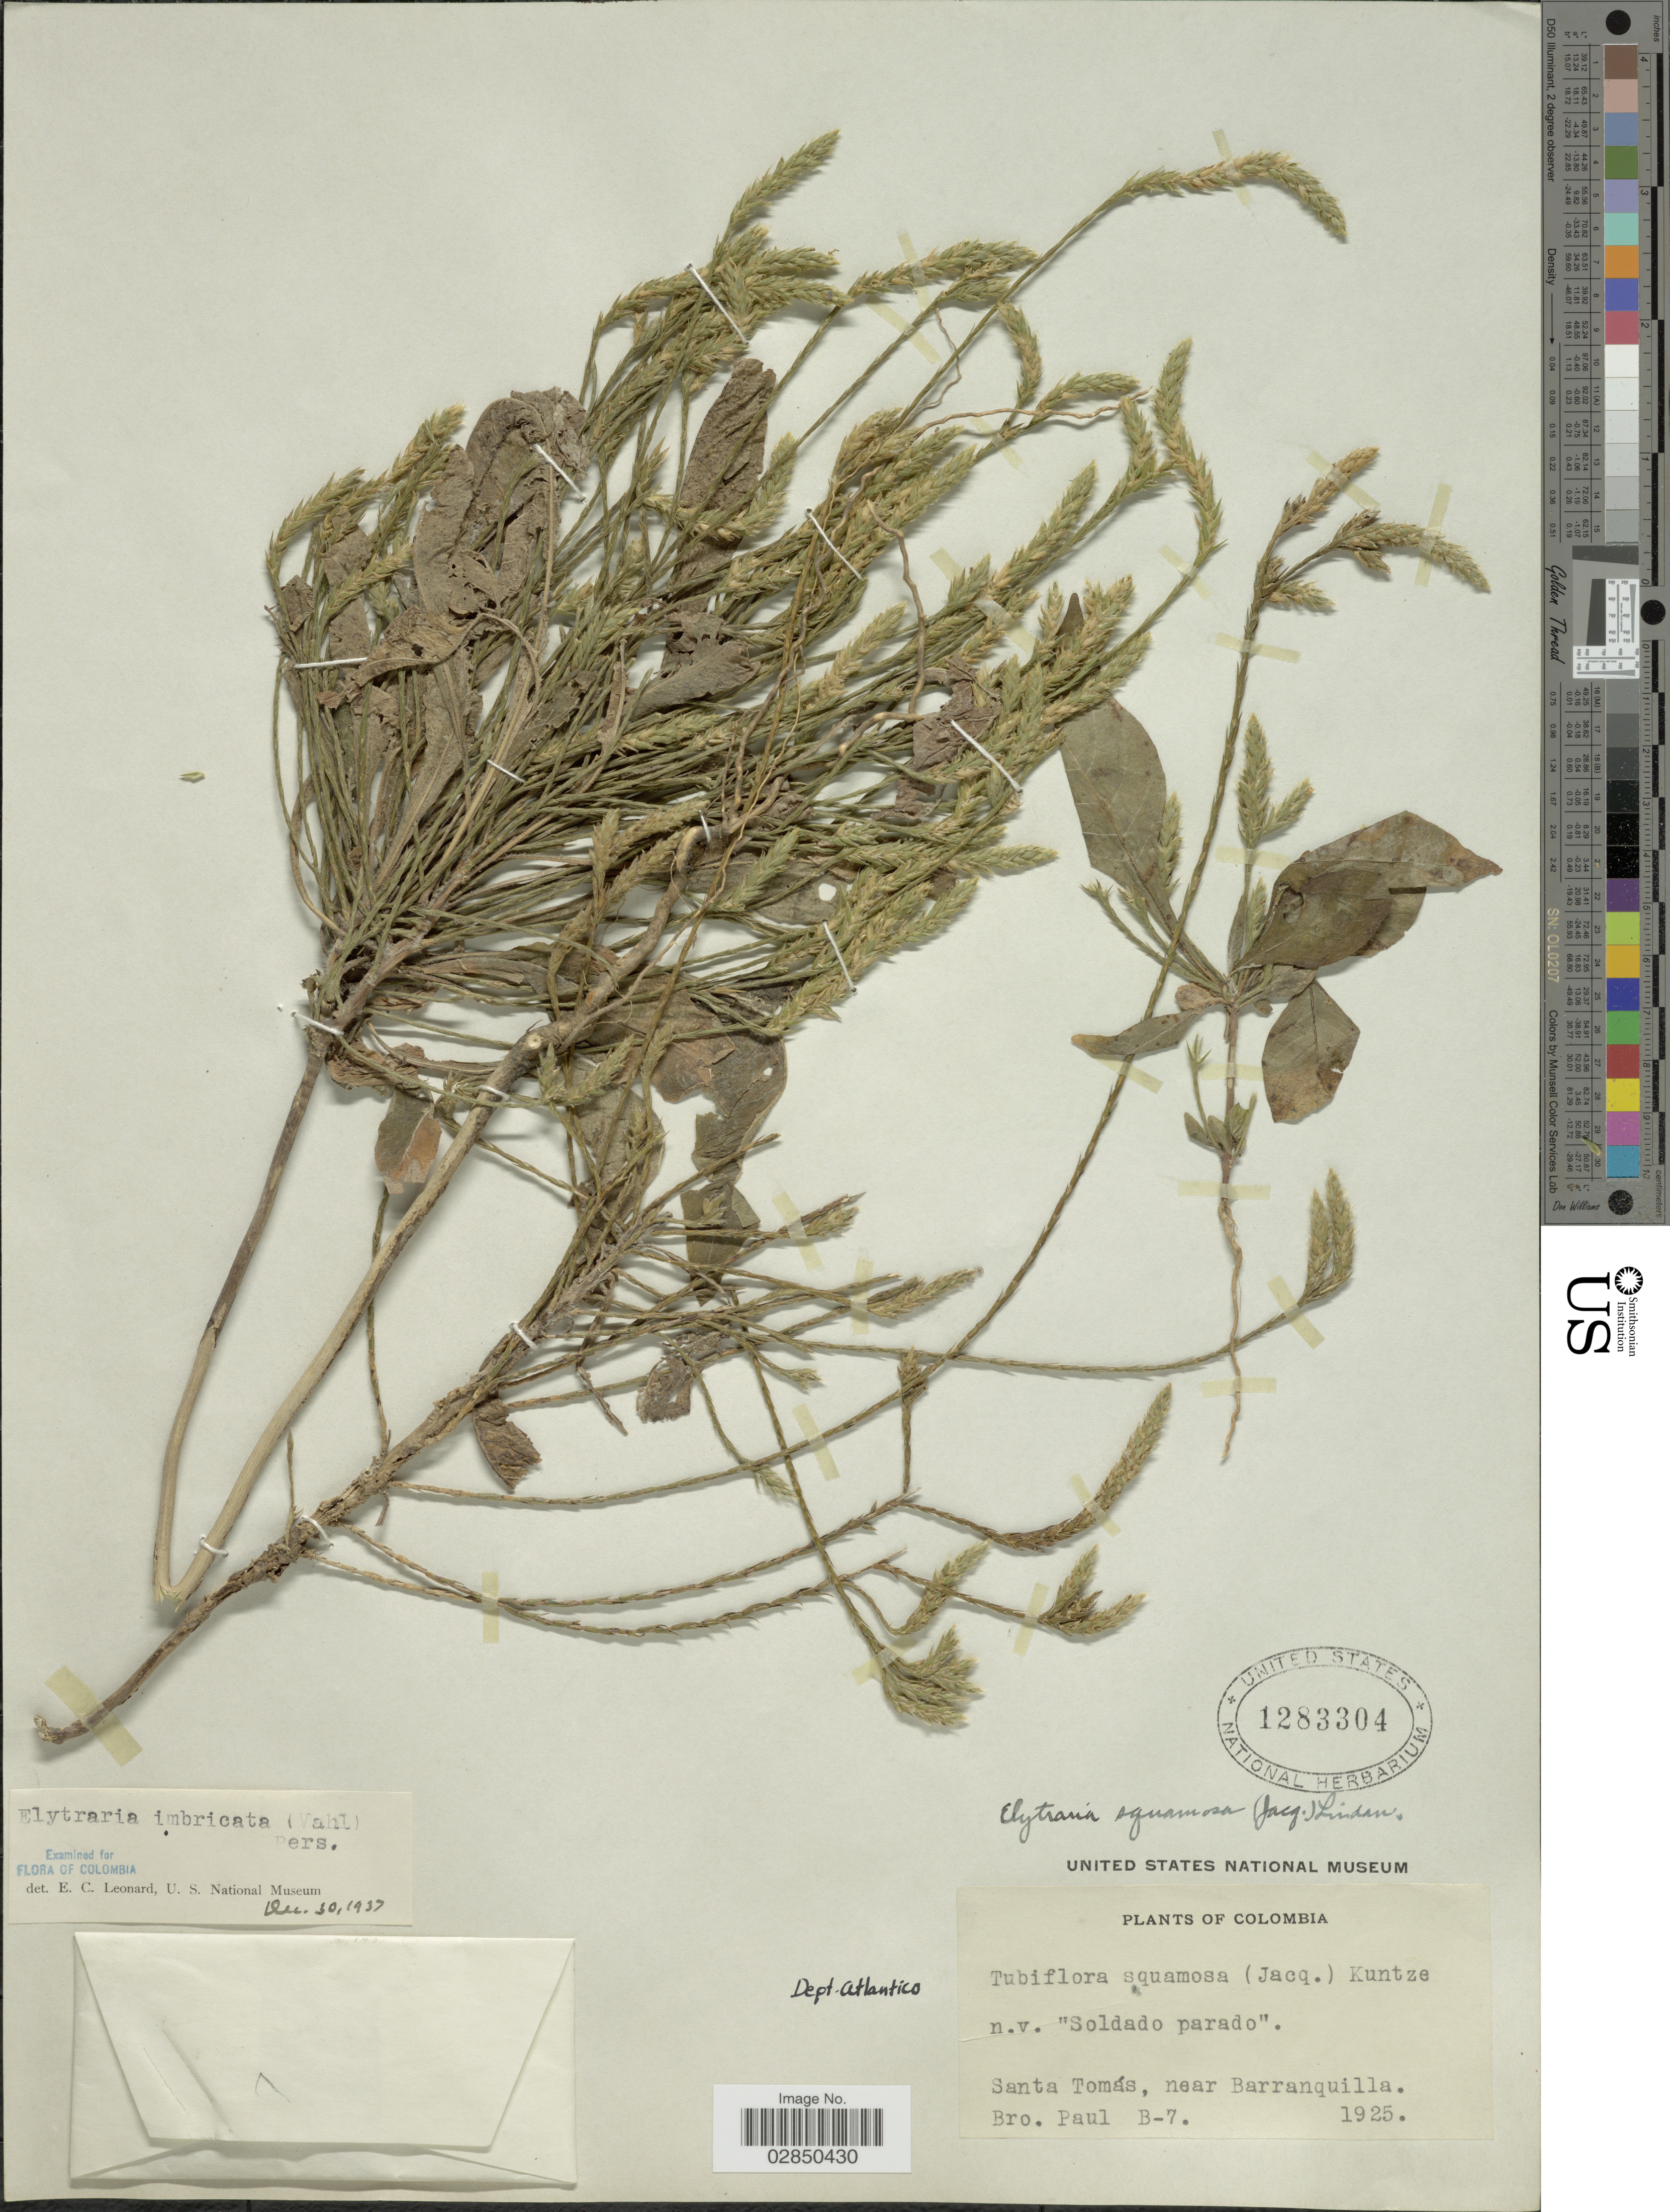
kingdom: Plantae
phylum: Tracheophyta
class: Magnoliopsida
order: Lamiales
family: Acanthaceae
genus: Elytraria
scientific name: Elytraria imbricata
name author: (Vahl) Pers.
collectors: B. Paul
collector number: B-7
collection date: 1925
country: Colombia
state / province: Atlántico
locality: Dept. Atlantico. Santa Tomás, near Barranquilla.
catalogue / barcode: US 1283304